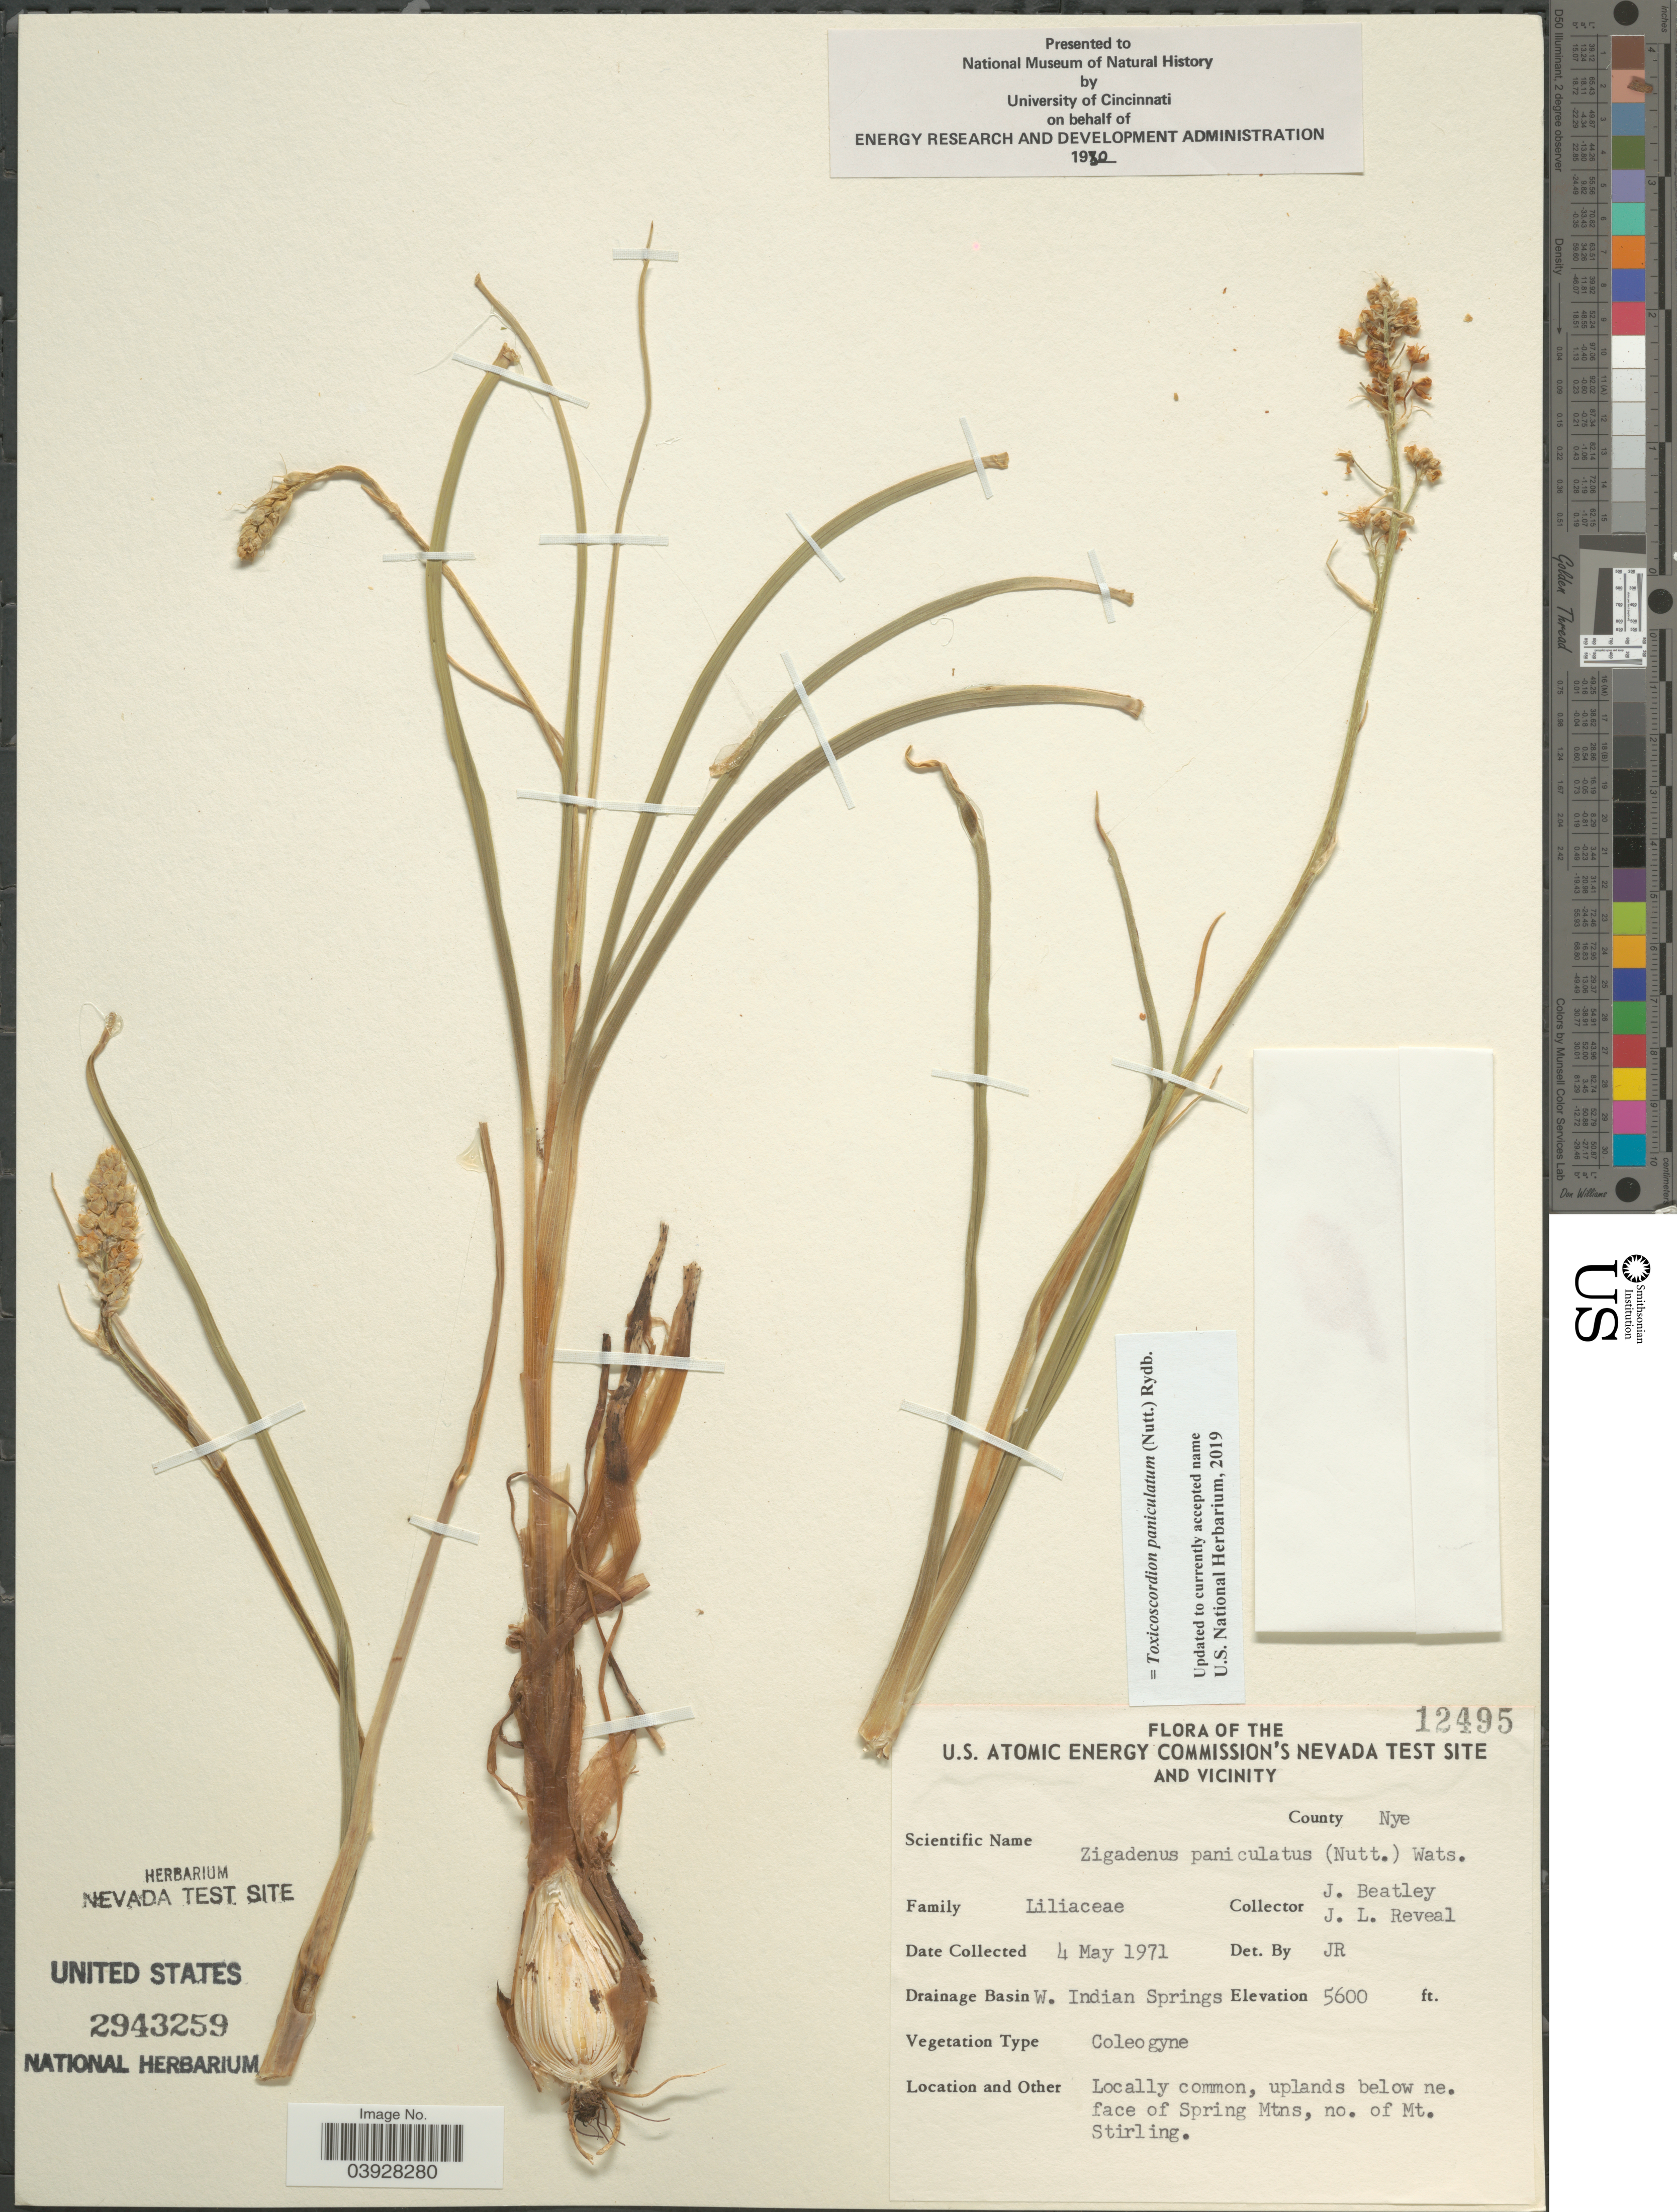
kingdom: Plantae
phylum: Tracheophyta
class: Liliopsida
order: Liliales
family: Melanthiaceae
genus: Toxicoscordion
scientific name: Toxicoscordion paniculatum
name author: (Nutt.) Rydb.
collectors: J. C. Beatley & J. L. Reveal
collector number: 12495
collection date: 1971-05-04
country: United States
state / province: Nevada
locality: U.S. Atomic Energy Commission's Nevada Test Site and Vicinity. County Nye. Drainage Basin W. Indian Springs. Uplands below ne. face of Spring Mtns, no. of Mt. Stirling.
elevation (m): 1707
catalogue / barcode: US 2943259